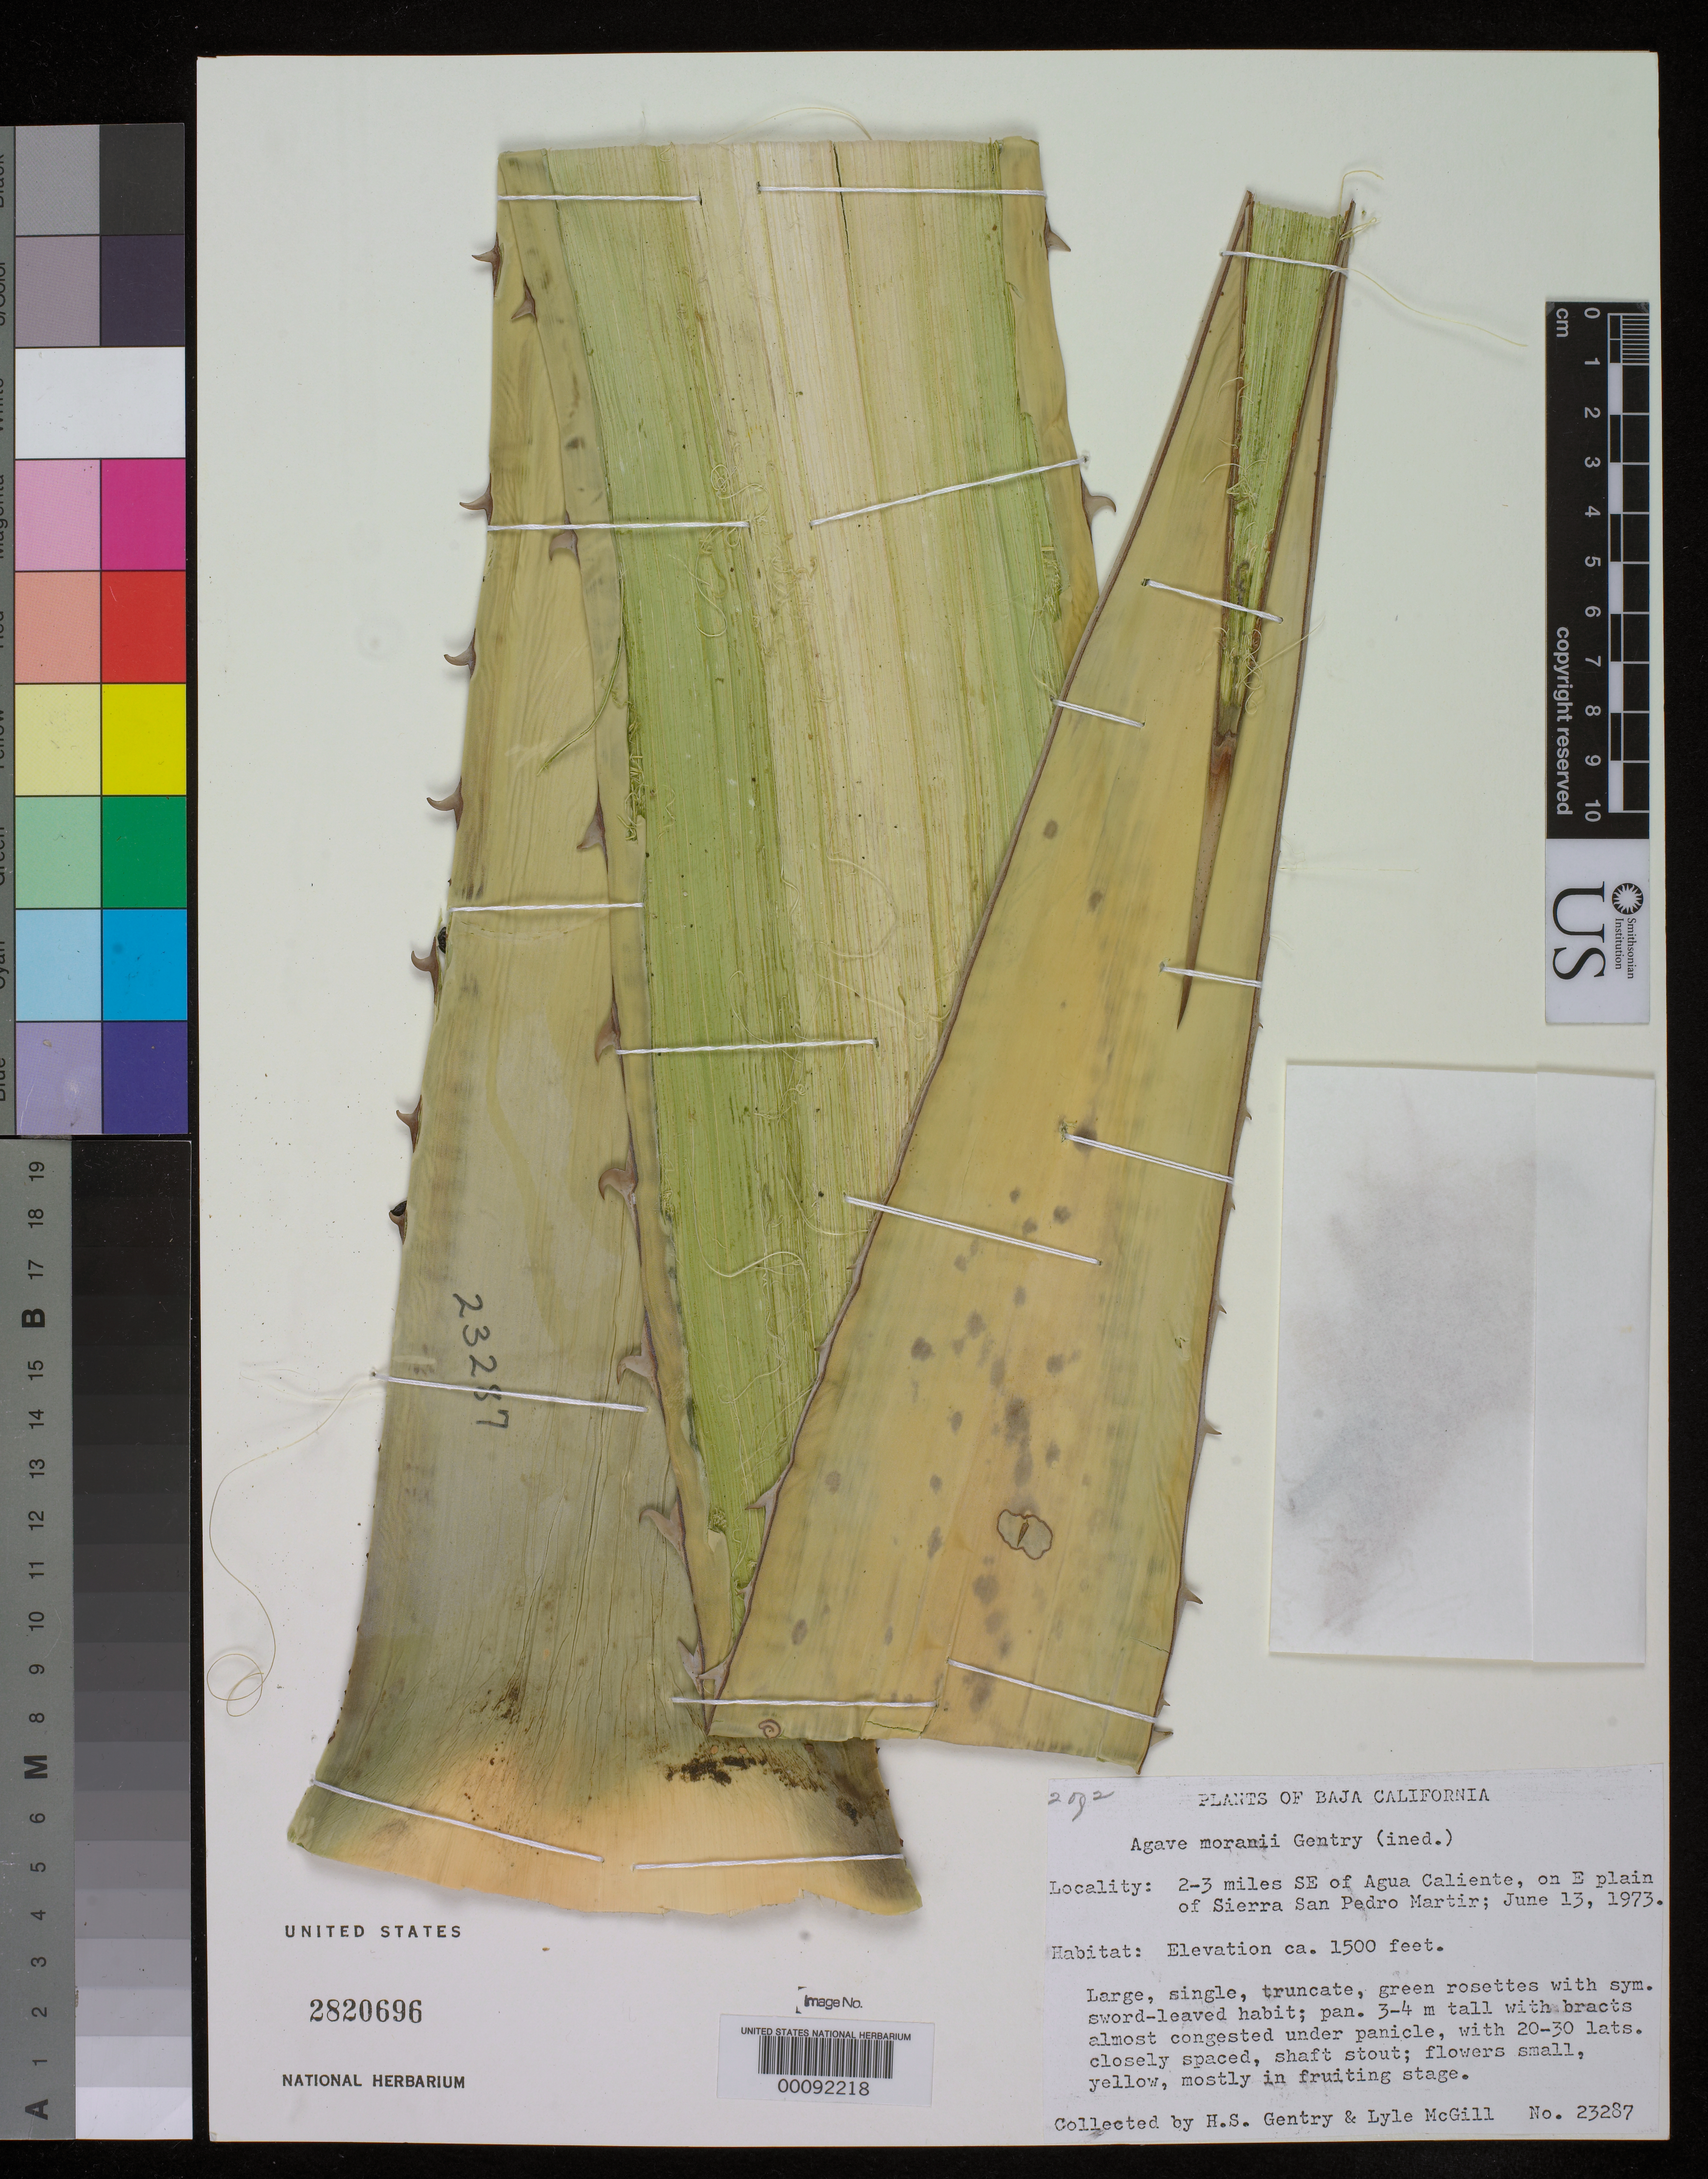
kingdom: Plantae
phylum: Tracheophyta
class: Liliopsida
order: Asparagales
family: Asparagaceae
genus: Agave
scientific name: Agave moranii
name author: Gentry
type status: Holotype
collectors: H. S. Gentry & L. McGill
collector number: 23287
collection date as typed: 13 Jun 1973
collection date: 1973-06-13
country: Mexico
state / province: Baja California Norte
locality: Aqua Caliente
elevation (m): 457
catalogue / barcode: US 2820696